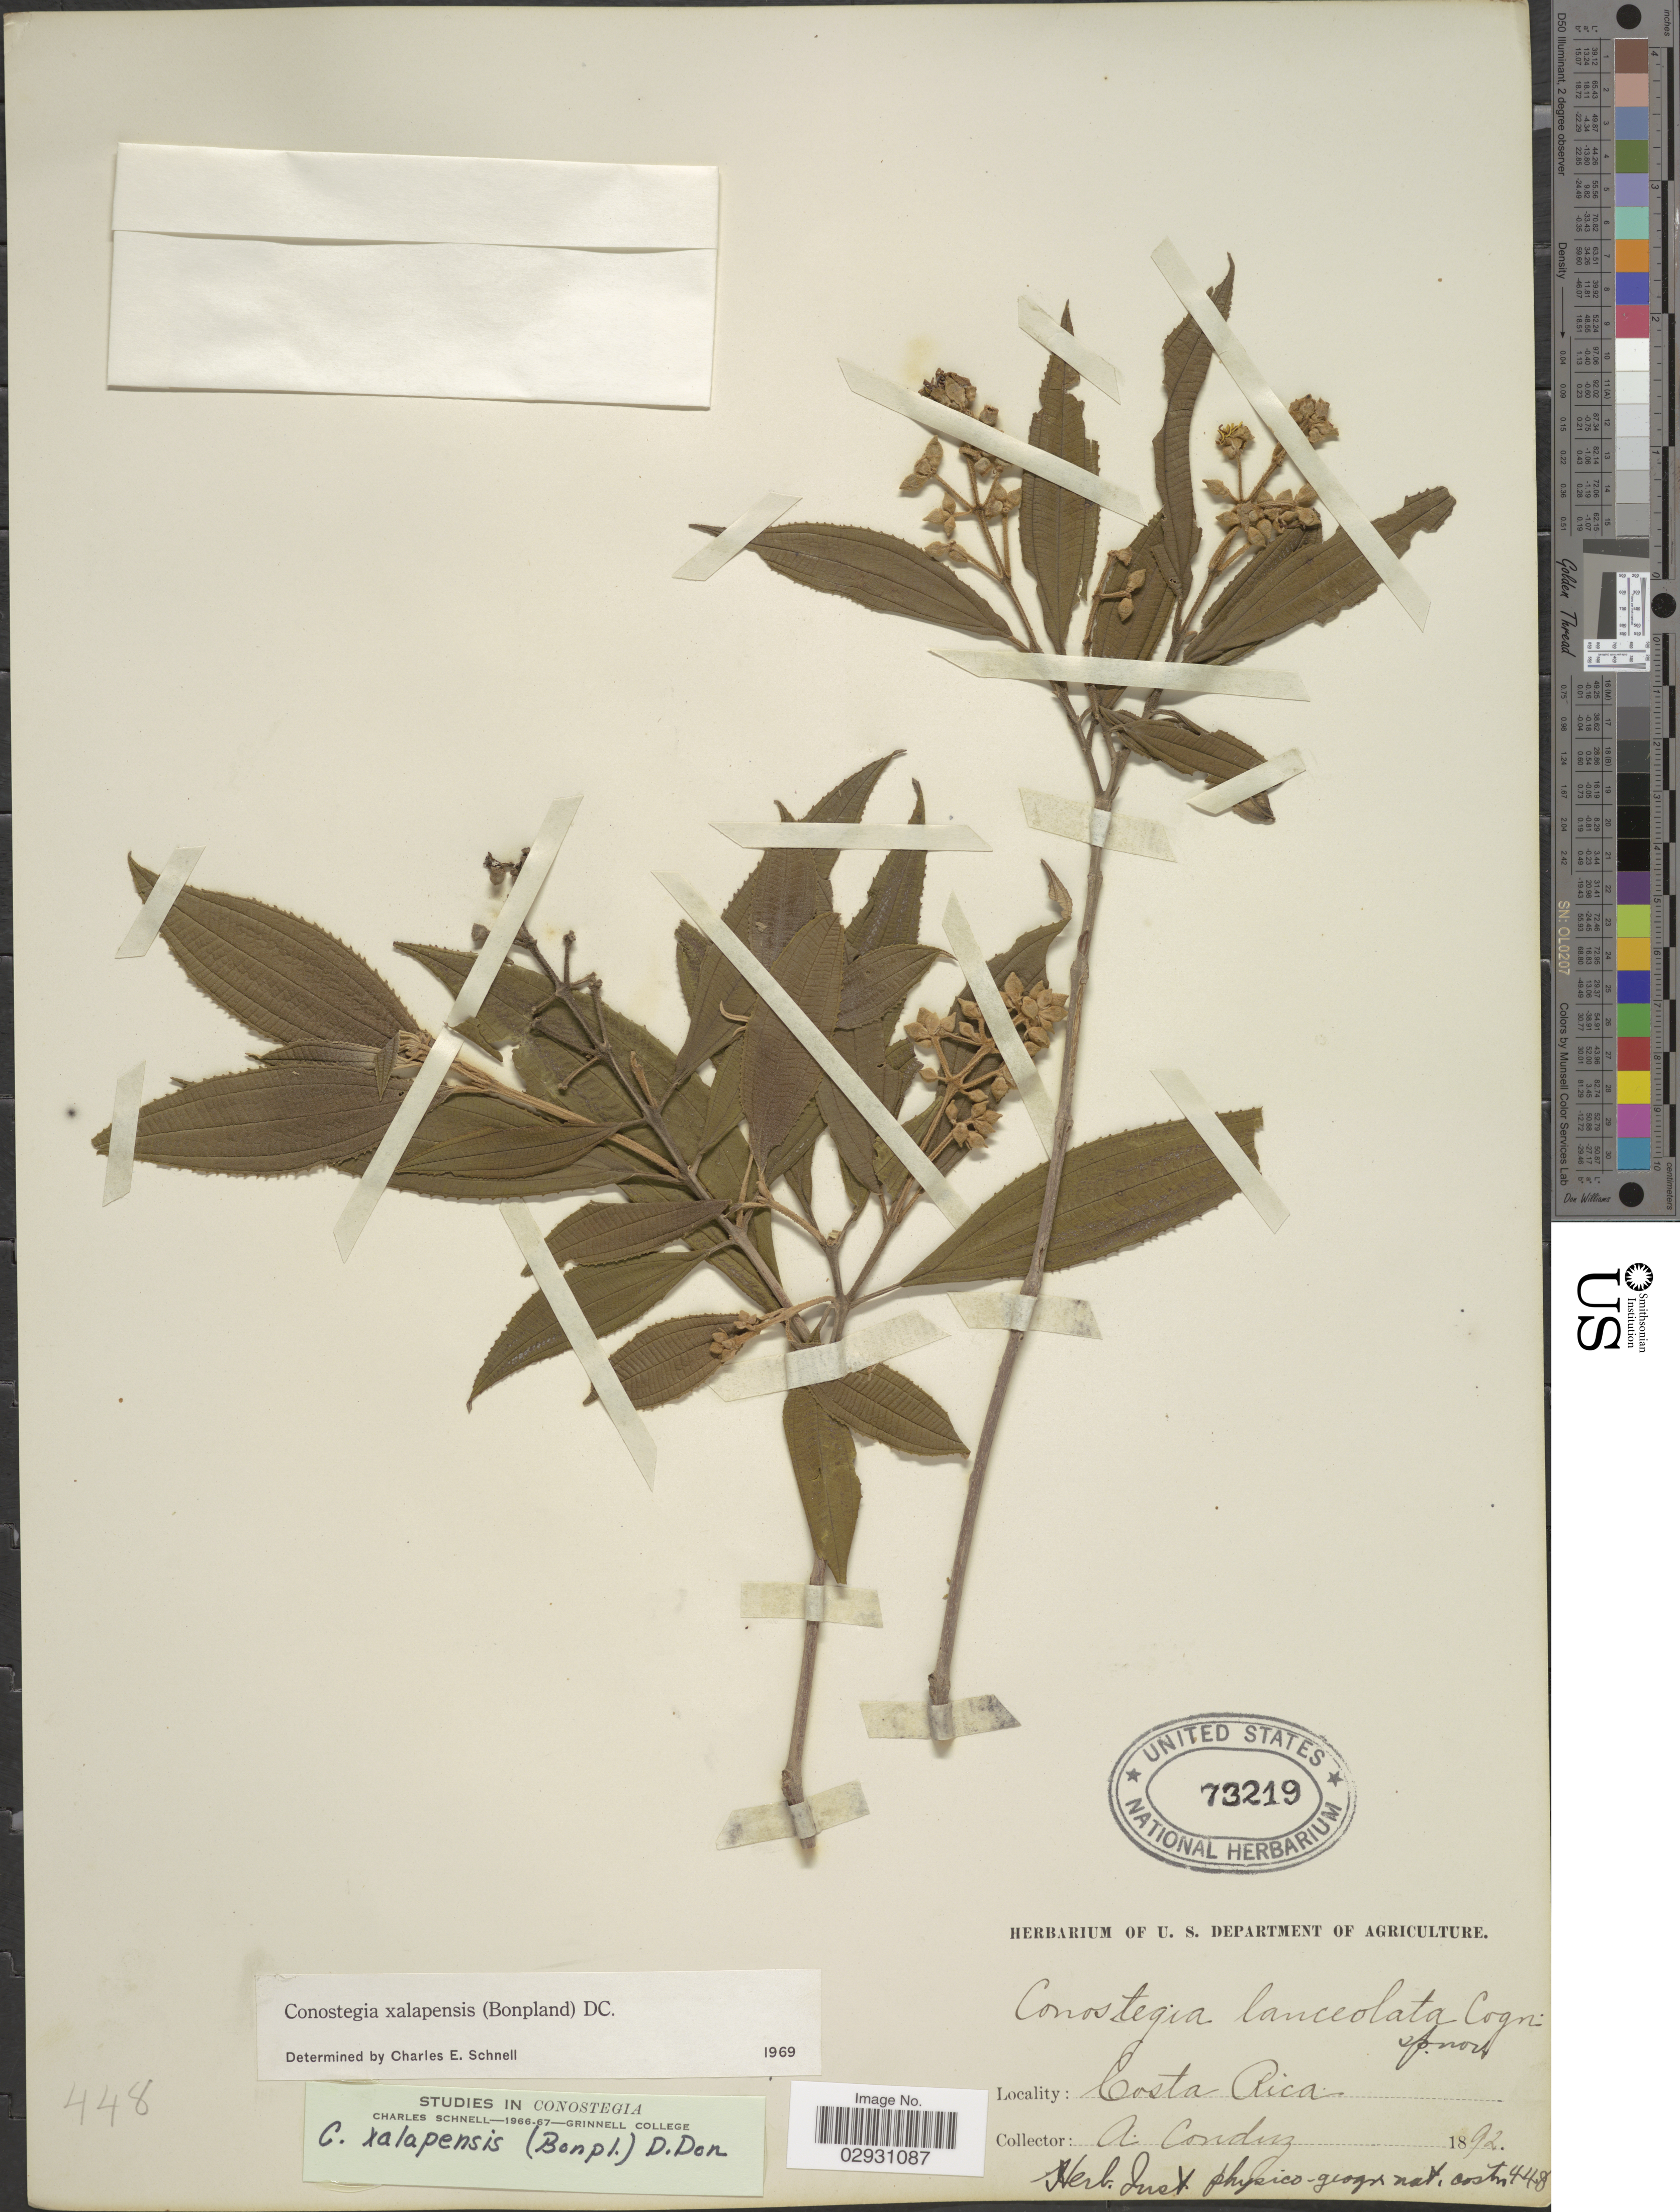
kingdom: Plantae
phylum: Tracheophyta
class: Magnoliopsida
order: Myrtales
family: Melastomataceae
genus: Conostegia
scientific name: Conostegia quadrangularis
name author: Schltdl. ex Steud.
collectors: A. Tonduz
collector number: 448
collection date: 1892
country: Costa Rica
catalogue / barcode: US 73219